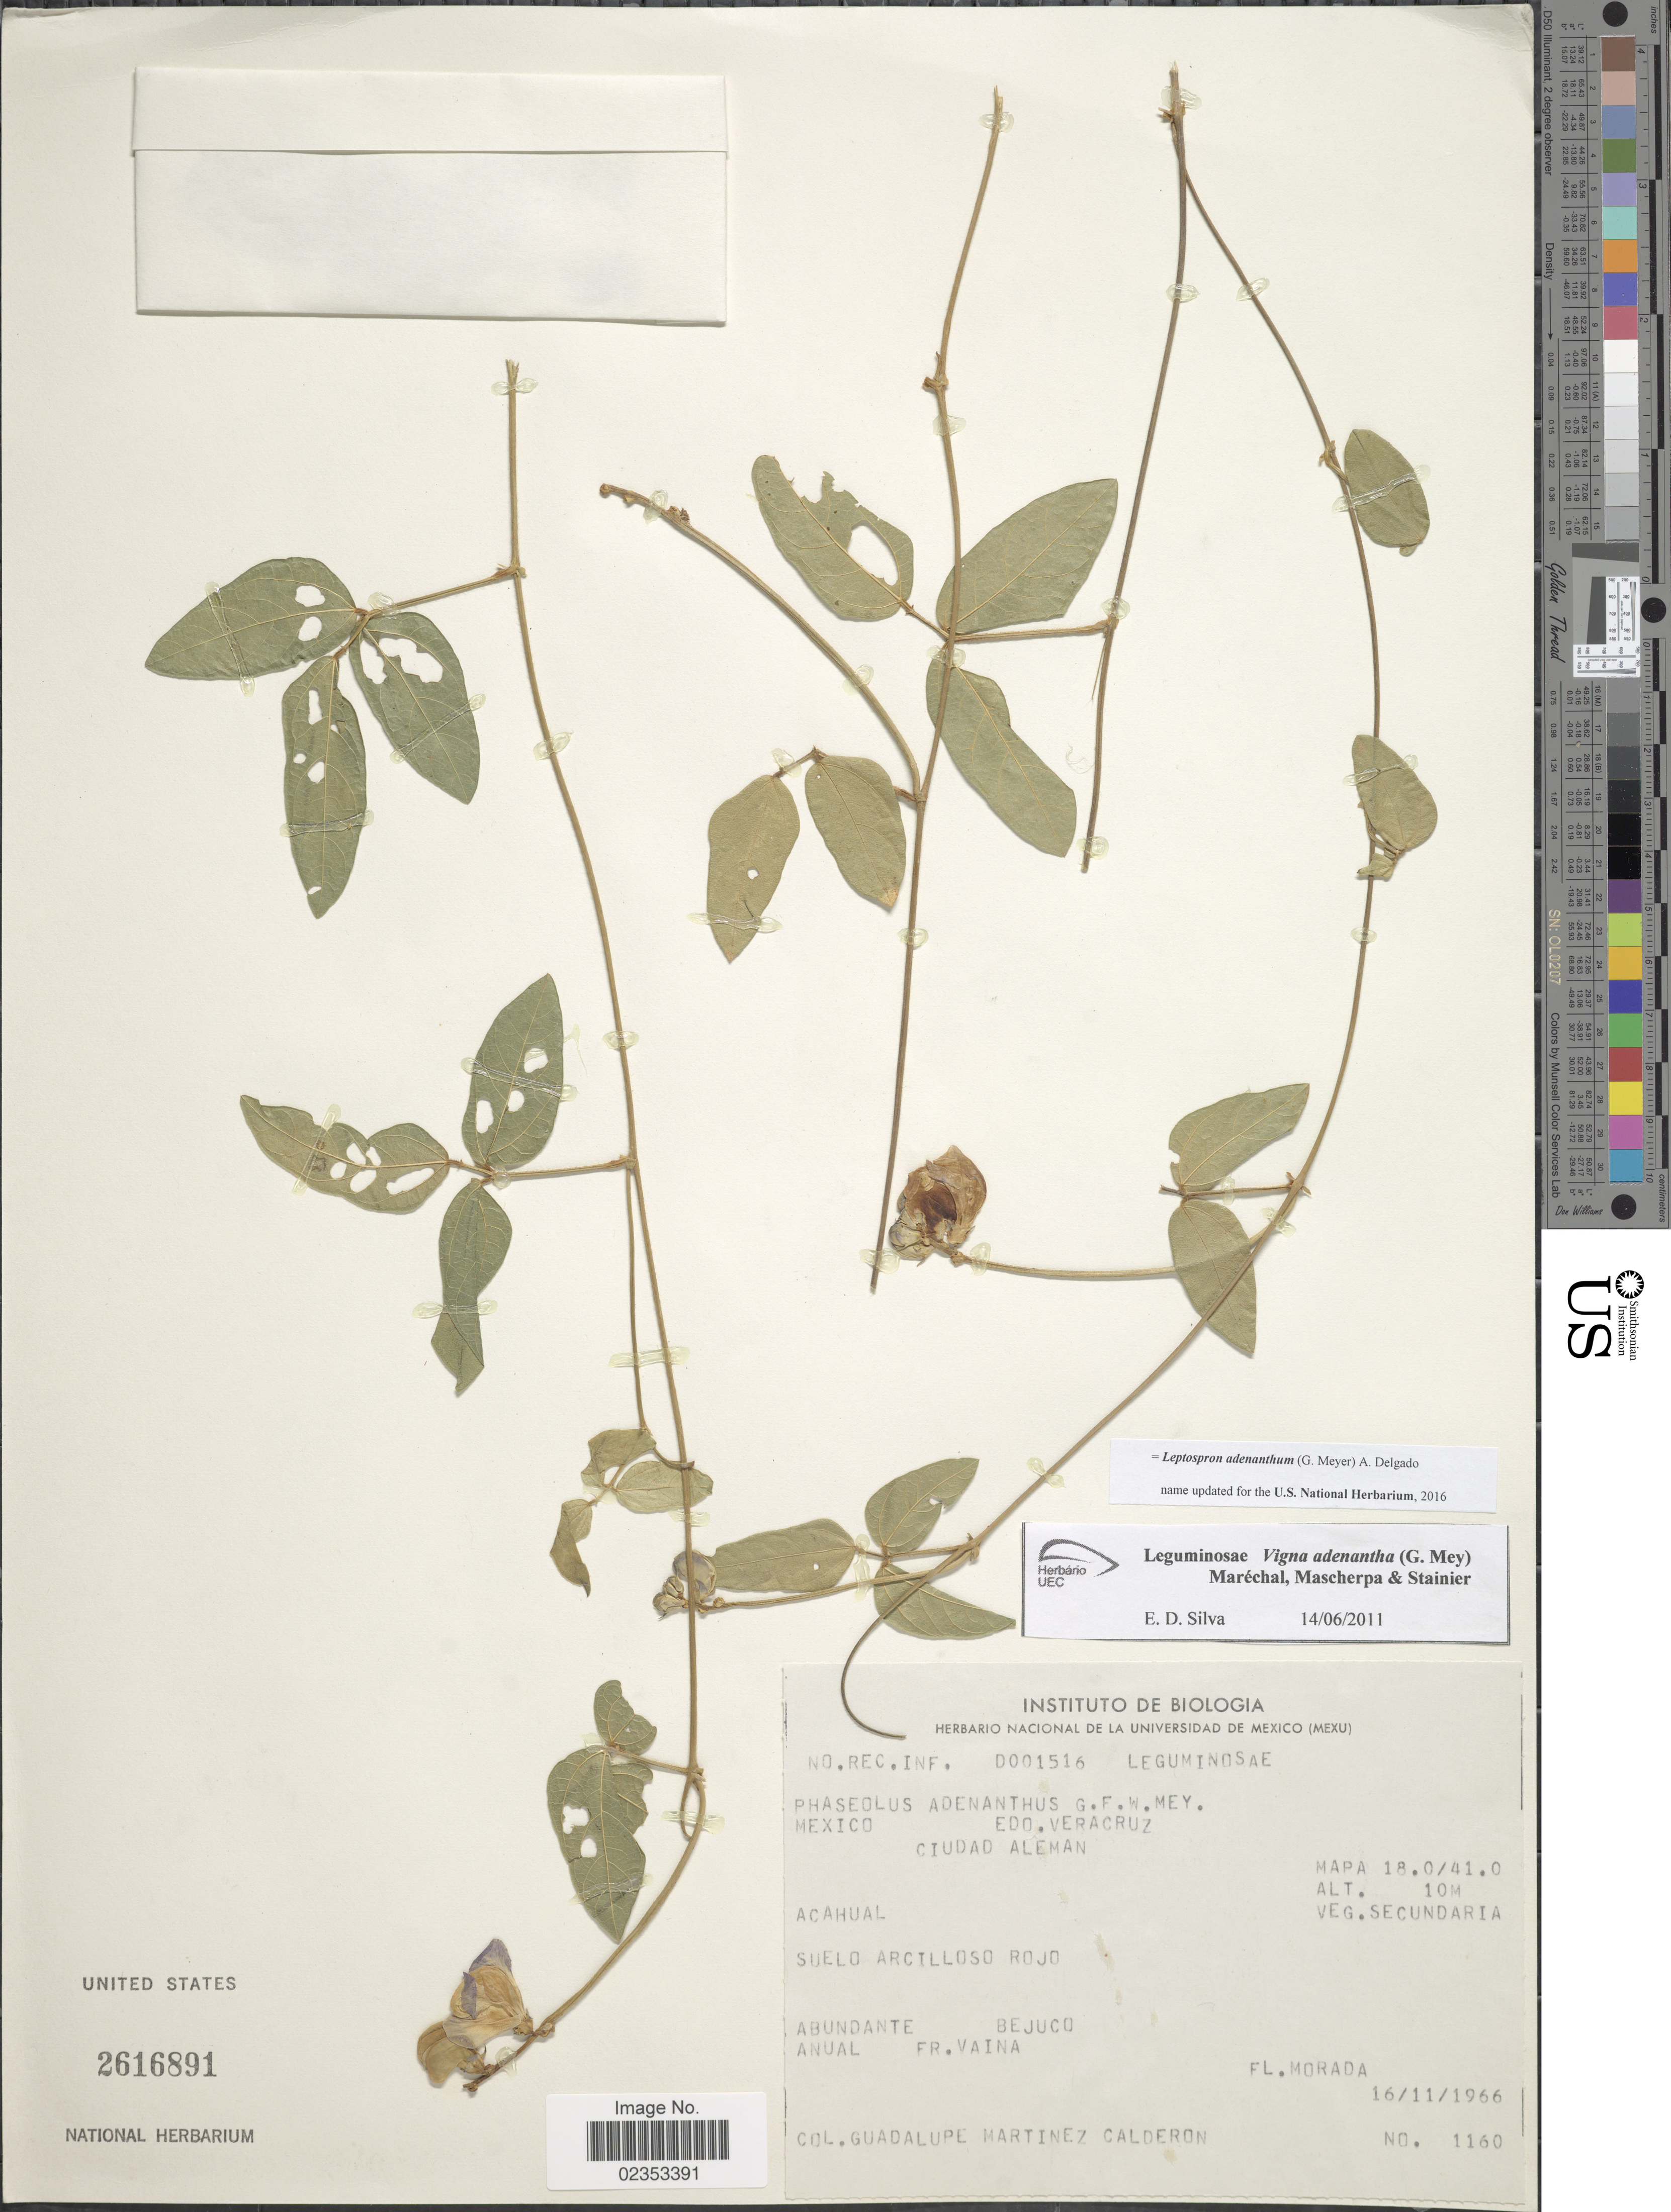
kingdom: Plantae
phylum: Tracheophyta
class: Magnoliopsida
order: Fabales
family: Fabaceae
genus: Leptospron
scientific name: Leptospron adenanthum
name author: (G. Mey.) A. Delgado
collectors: G. Martinez-C.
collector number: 1160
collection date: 1966-11-16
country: Mexico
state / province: Veracruz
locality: Edo. Veracruz, Ciudad Aleman, Acahual, MAPA 18.01/41.0.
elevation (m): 10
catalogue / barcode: US 2616891